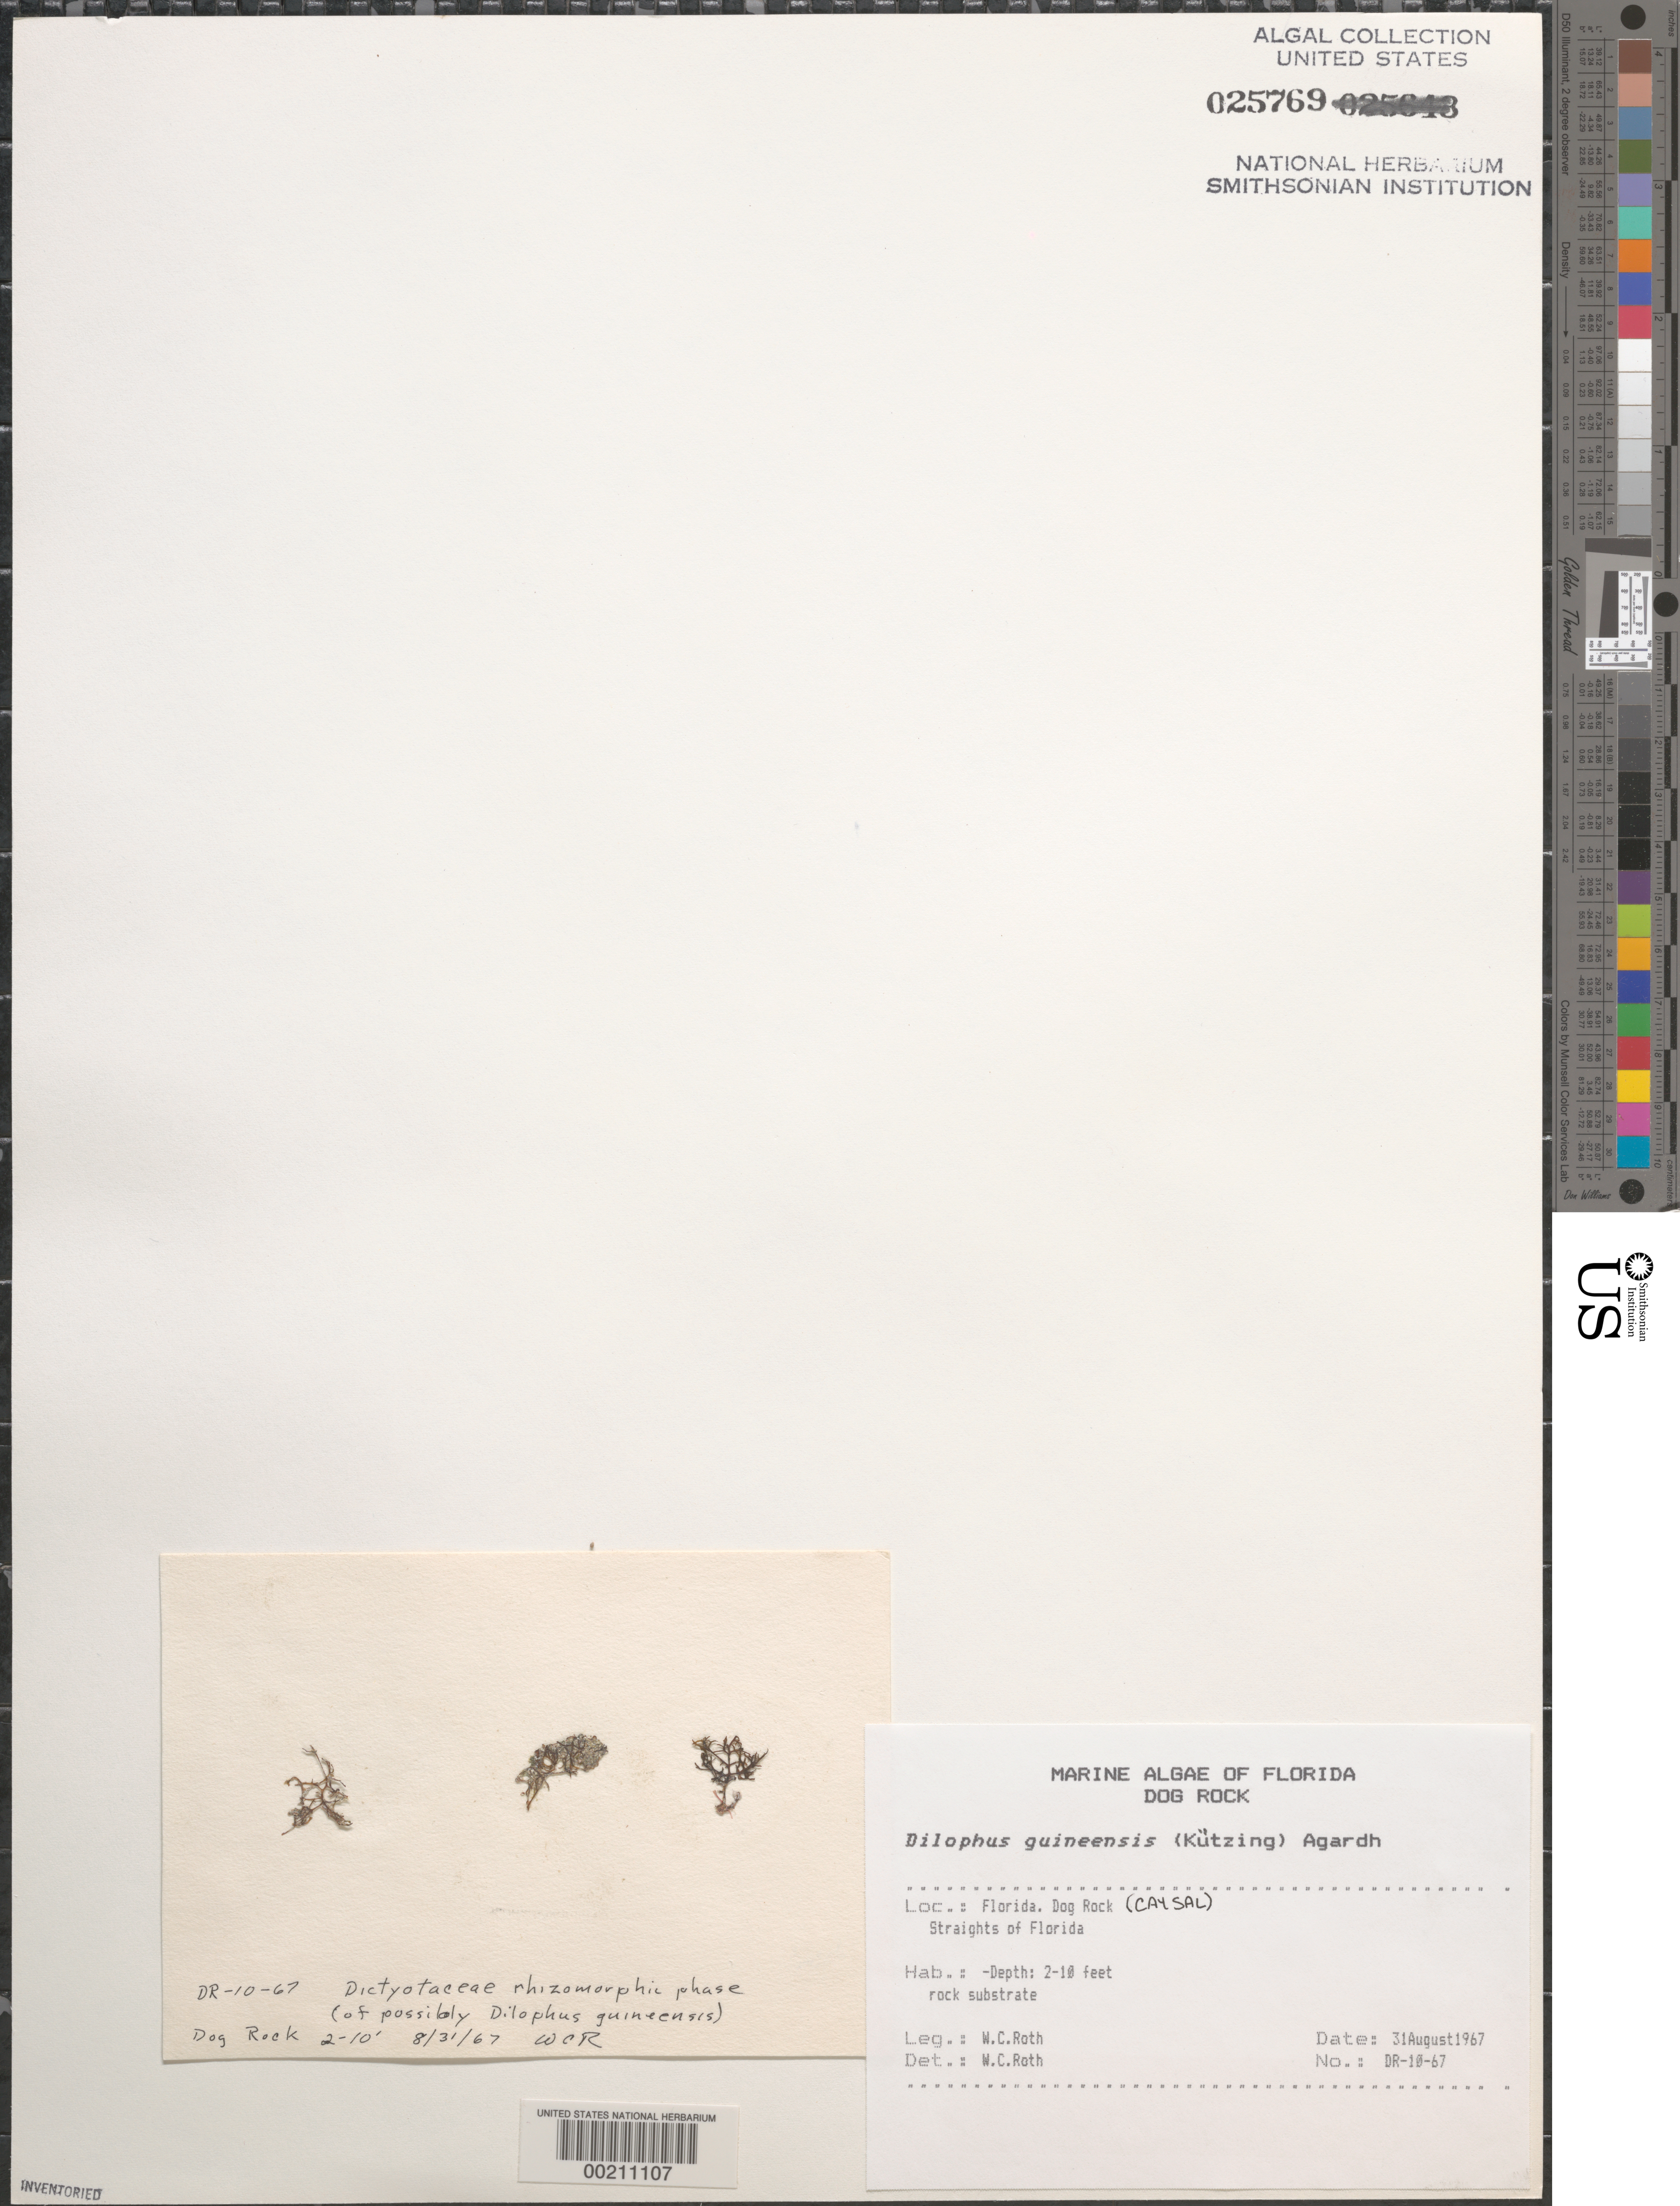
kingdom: Chromista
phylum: Ochrophyta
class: Phaeophyceae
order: Dictyotales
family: Dictyotaceae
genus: Dictyota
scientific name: Dictyota guineensis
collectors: W. C. Roth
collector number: DR-10-67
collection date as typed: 31 Aug 1967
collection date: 1967-08-31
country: United States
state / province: Florida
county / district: Monroe County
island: Cay Sal (Dog Rock)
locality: Straits of Florida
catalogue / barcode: US 25769